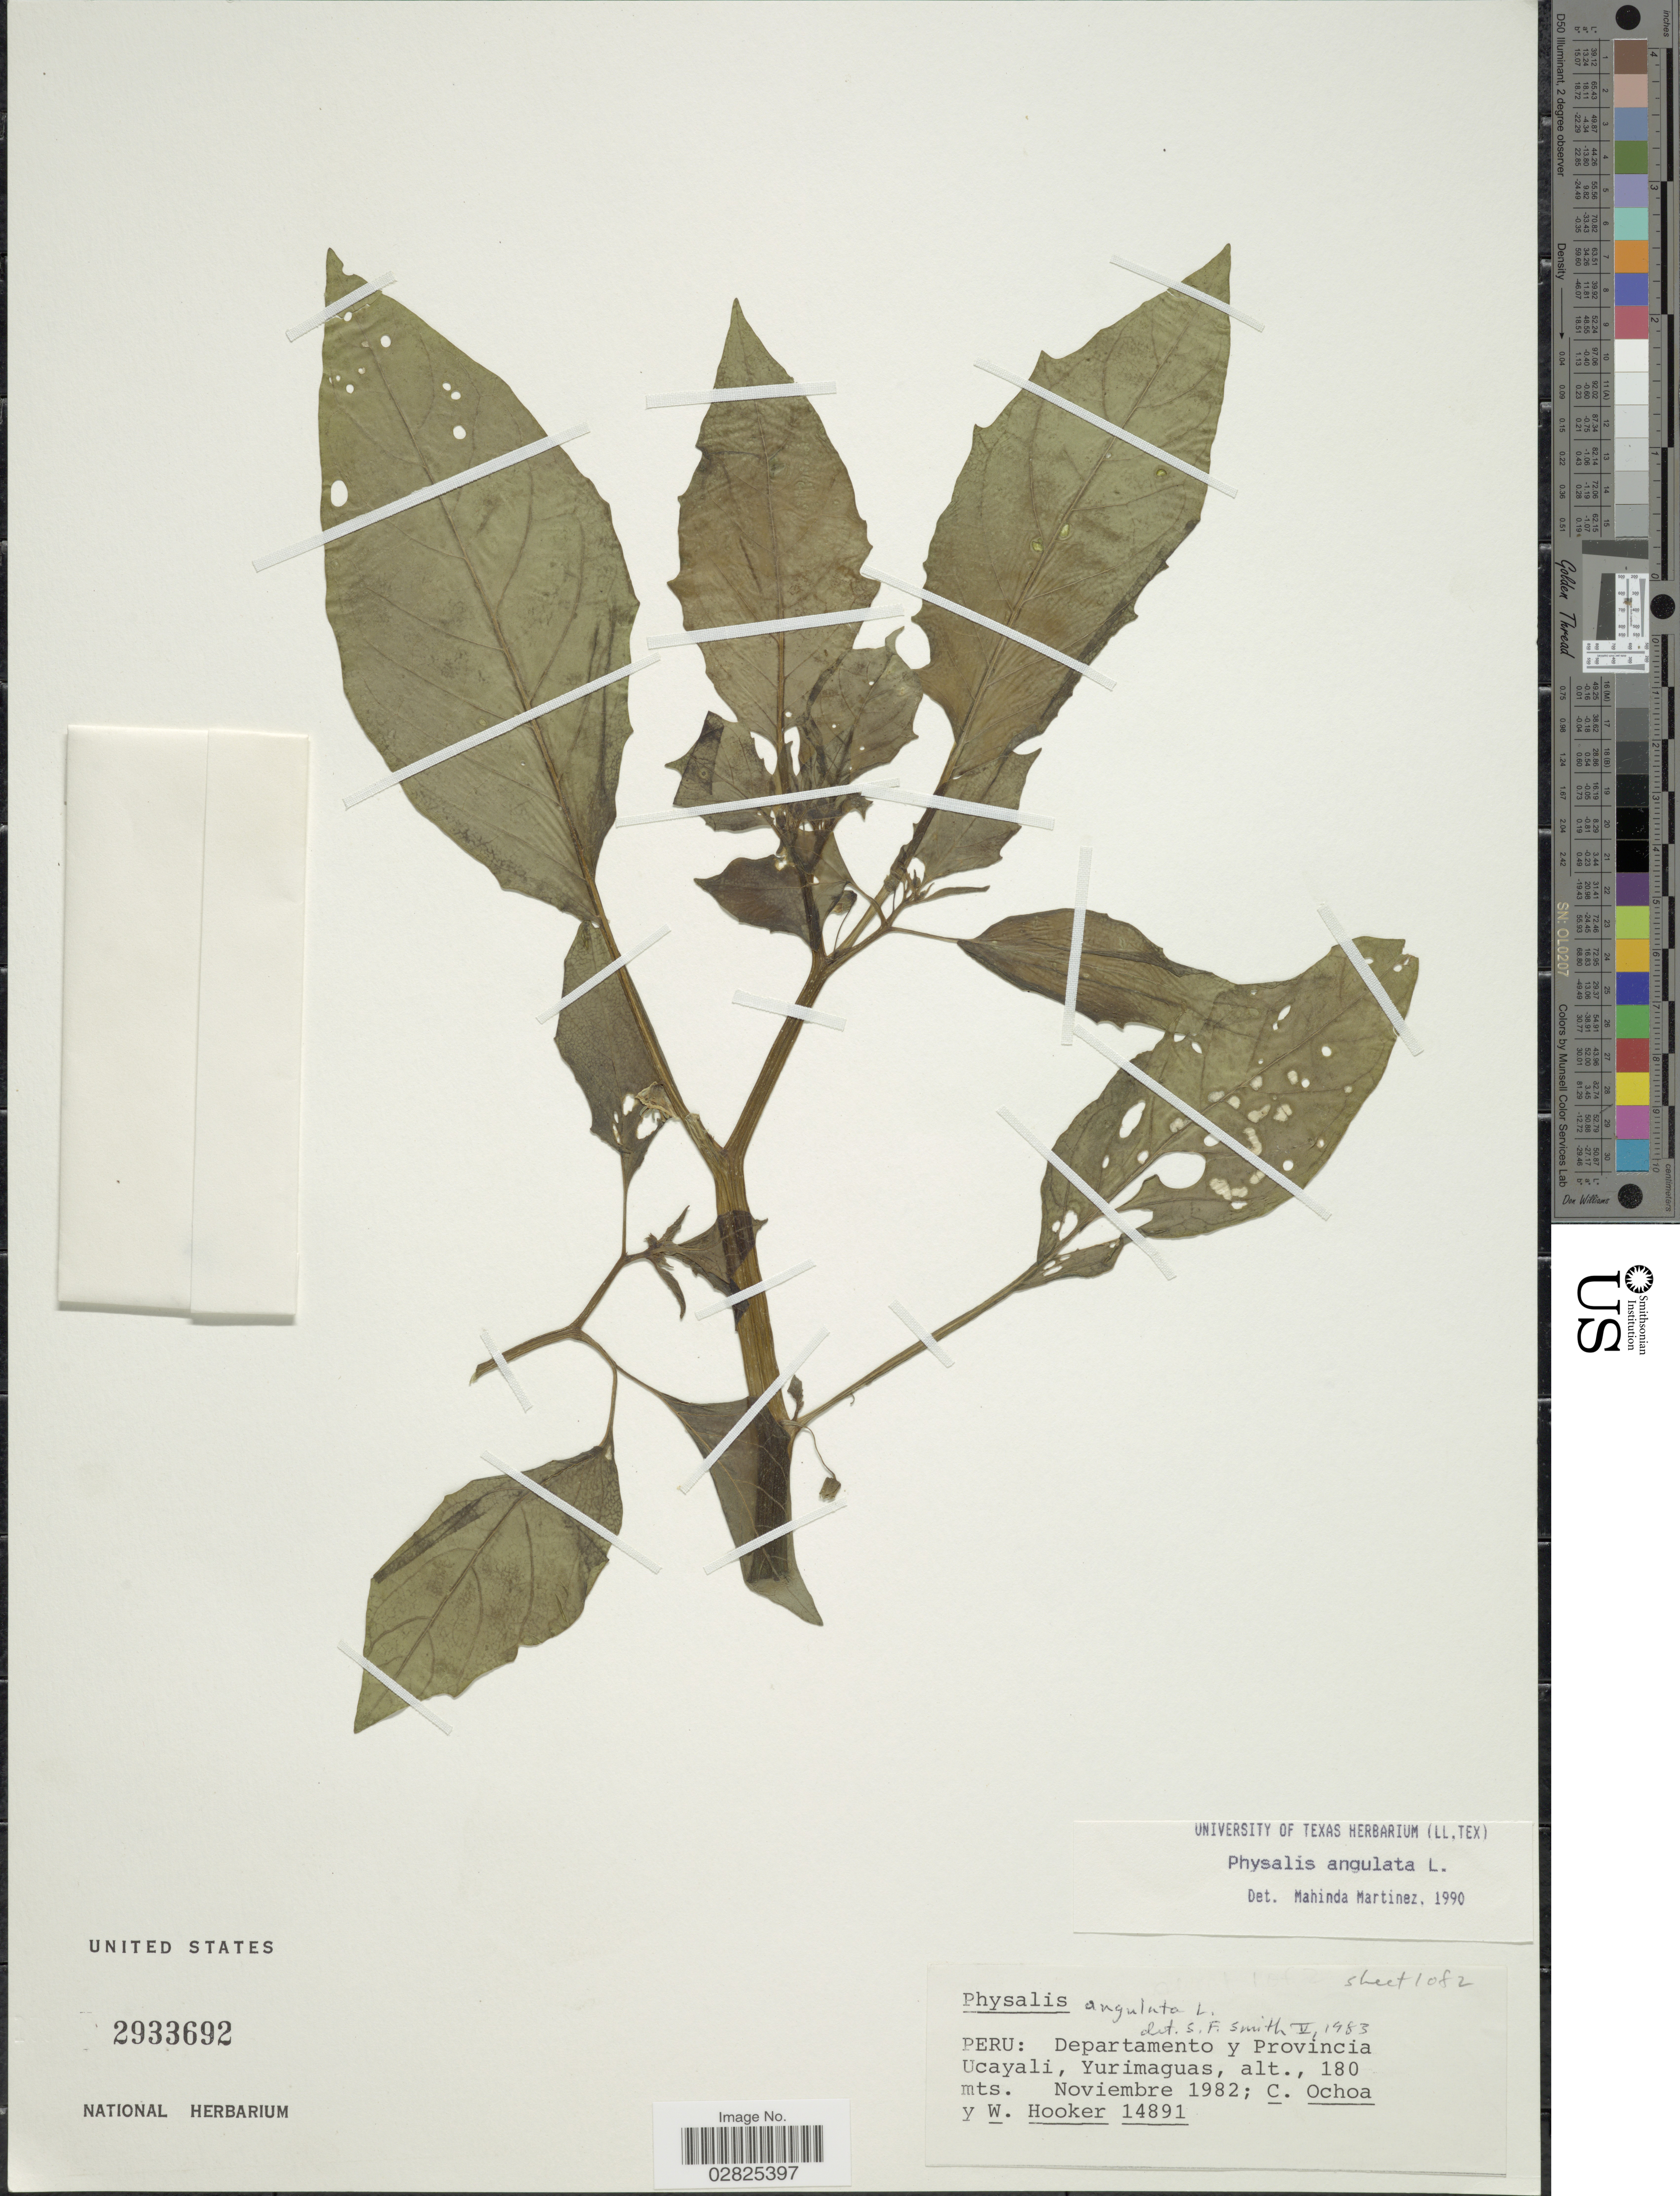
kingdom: Plantae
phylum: Tracheophyta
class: Magnoliopsida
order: Solanales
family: Solanaceae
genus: Physalis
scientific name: Physalis angulata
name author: L.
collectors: C. Ochoa & W. Hooker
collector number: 14891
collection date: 1982-11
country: Peru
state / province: Ucayali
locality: Departamento y Provincia Ucayali, Yurimaguas.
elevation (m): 180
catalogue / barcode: US 2933692